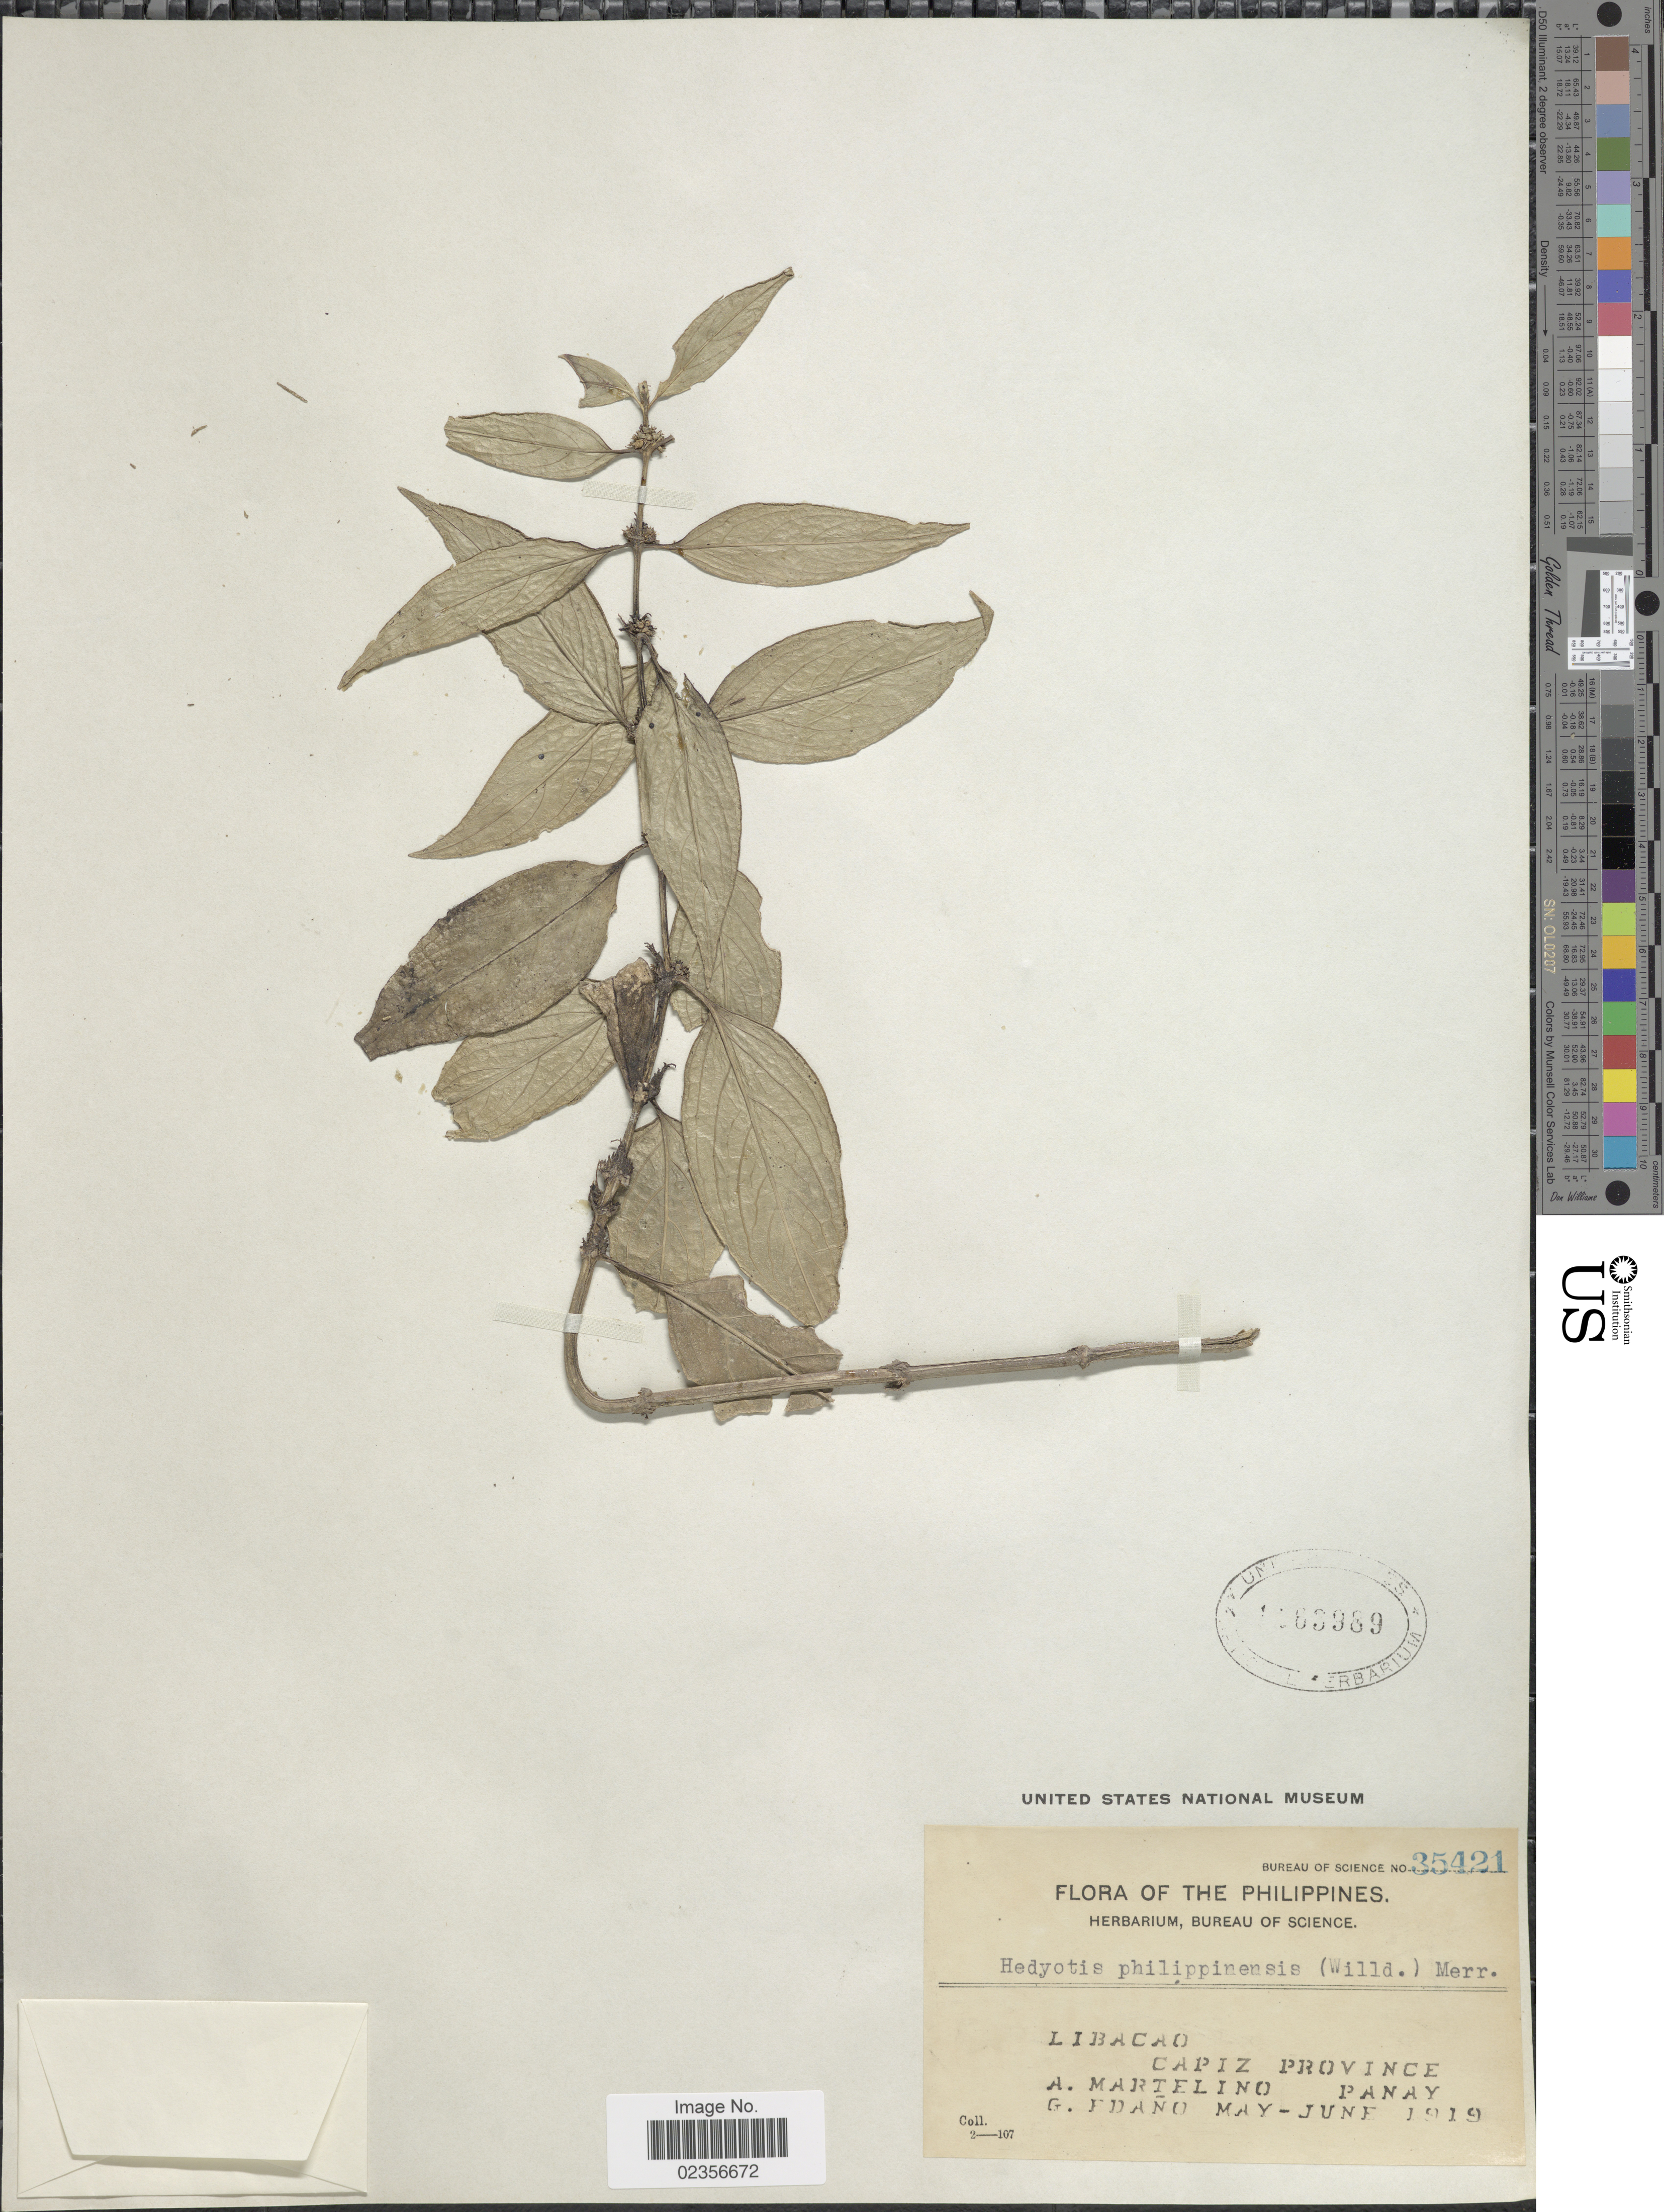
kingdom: Plantae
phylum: Tracheophyta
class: Magnoliopsida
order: Gentianales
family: Rubiaceae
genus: Hedyotis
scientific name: Hedyotis philippensis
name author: (Willd. ex Spreng.) Merr. ex C.B. Rob.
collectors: A. Martelino & G. Edaño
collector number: Bureau of Science 35421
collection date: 1919-05/1919-06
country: Philippines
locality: Libacao. Capiz Province Panay